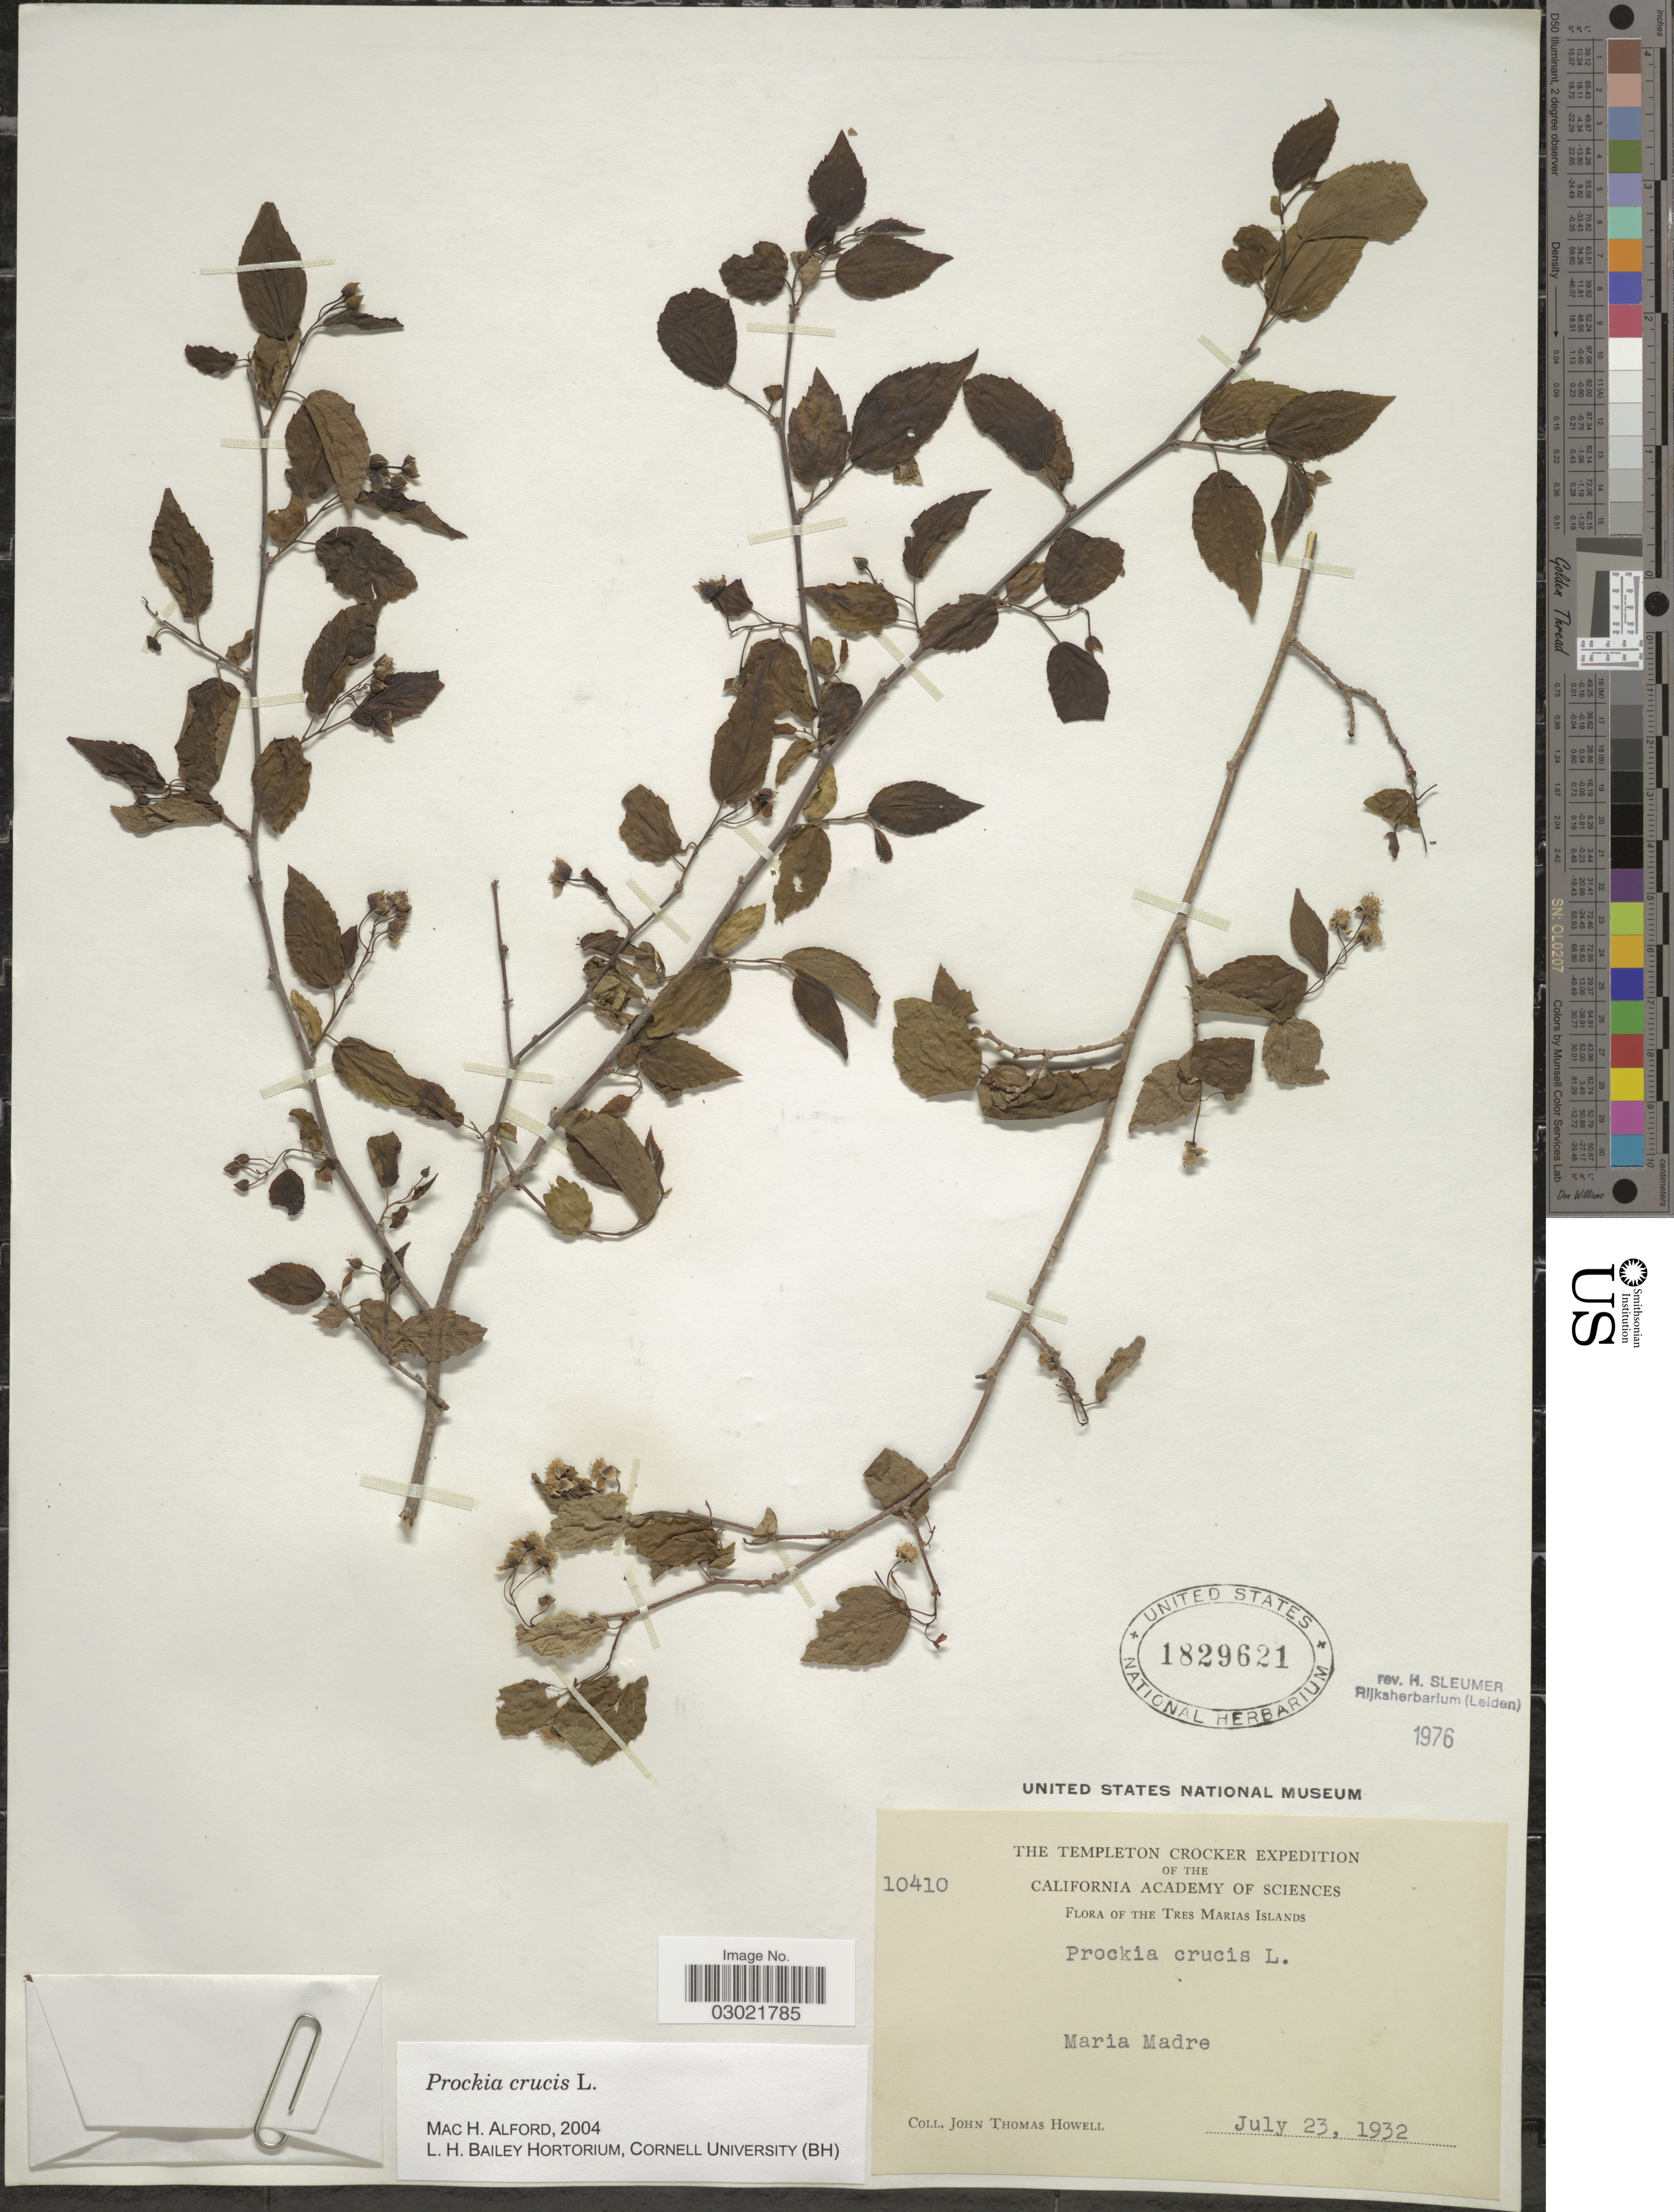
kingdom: Plantae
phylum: Tracheophyta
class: Magnoliopsida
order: Malpighiales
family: Salicaceae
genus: Prockia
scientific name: Prockia crucis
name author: P. Browne ex L.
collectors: J. T. Howell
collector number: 10410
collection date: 1932-07-23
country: Mexico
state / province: Nayarit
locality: Tres Marias Islands. Maria Madre.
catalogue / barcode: US 1829621